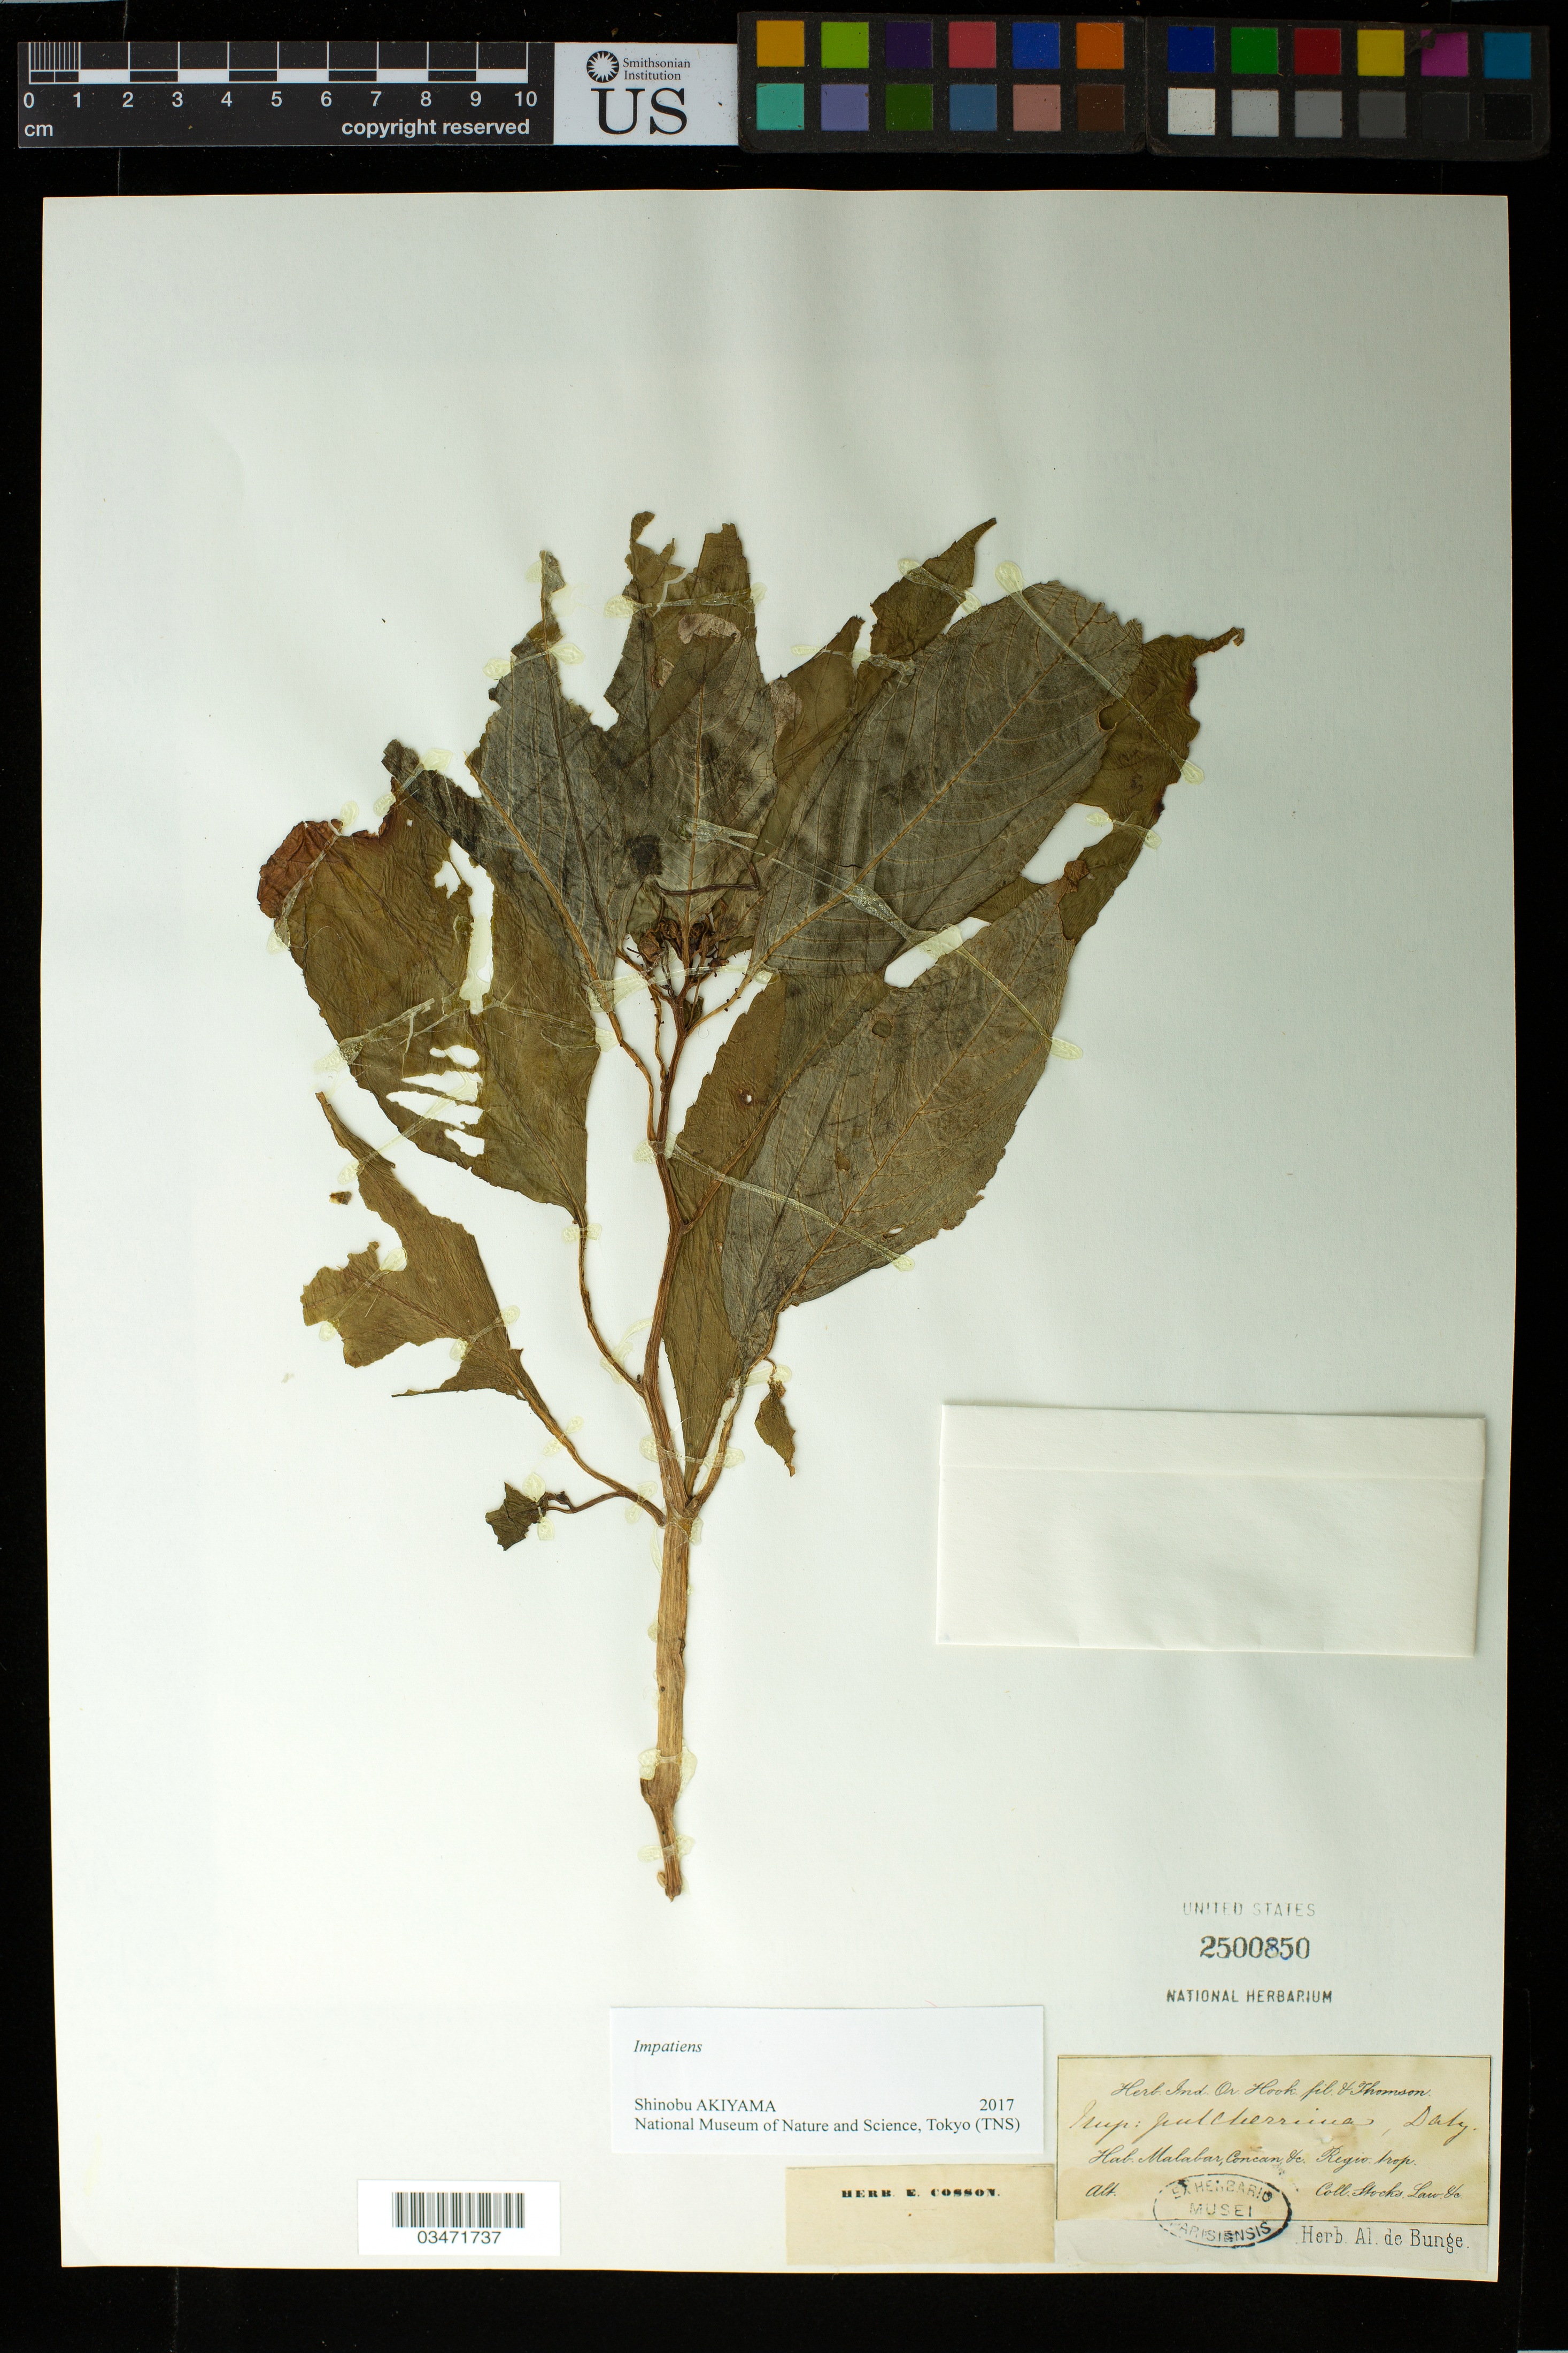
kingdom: Plantae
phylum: Tracheophyta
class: Magnoliopsida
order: Ericales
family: Balsaminaceae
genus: Impatiens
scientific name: Impatiens sp.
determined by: Akiyama, Shinobu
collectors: J. Stocks & J. Law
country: India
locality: Malabar, Concan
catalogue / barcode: US 2500850